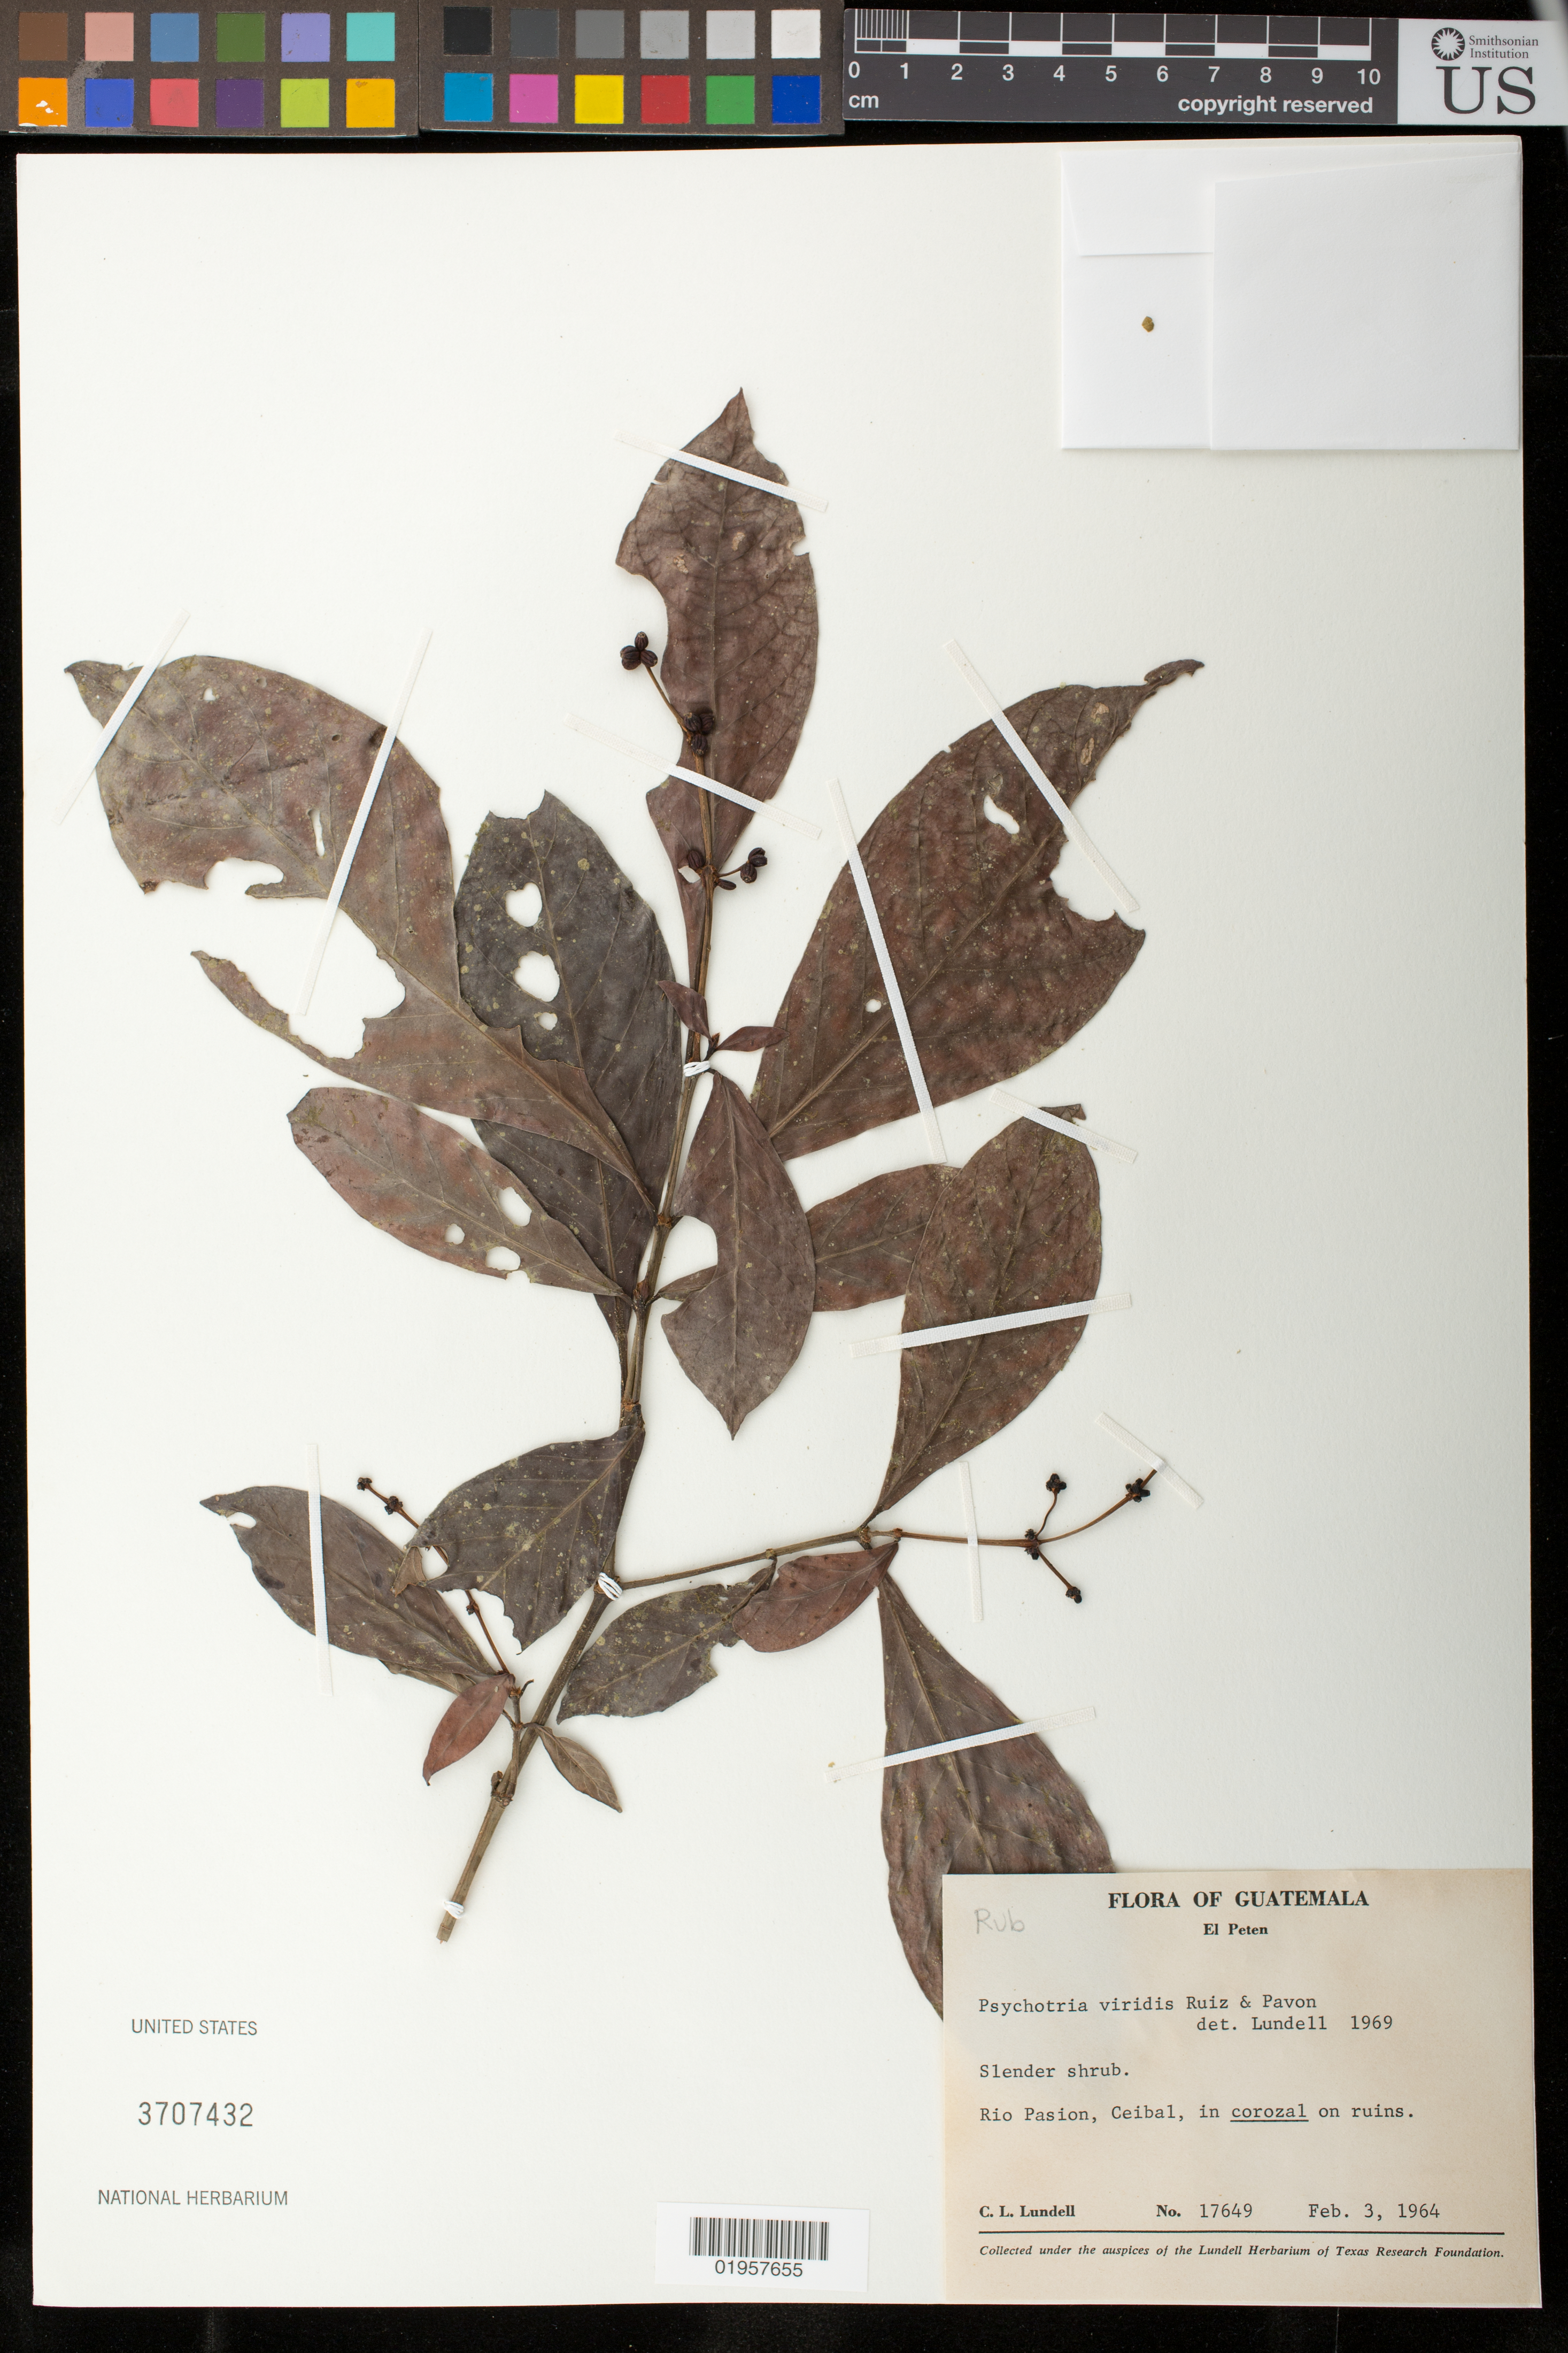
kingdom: Plantae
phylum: Tracheophyta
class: Magnoliopsida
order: Gentianales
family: Rubiaceae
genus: Psychotria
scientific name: Psychotria viridis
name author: Ruiz & Pav.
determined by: Lundell, C. L.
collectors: C. L. Lundell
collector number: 17649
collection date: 1964-02-03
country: Guatemala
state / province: El Petén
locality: Rio Pasion, Ceibal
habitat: In corozal on ruins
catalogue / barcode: US 3707432